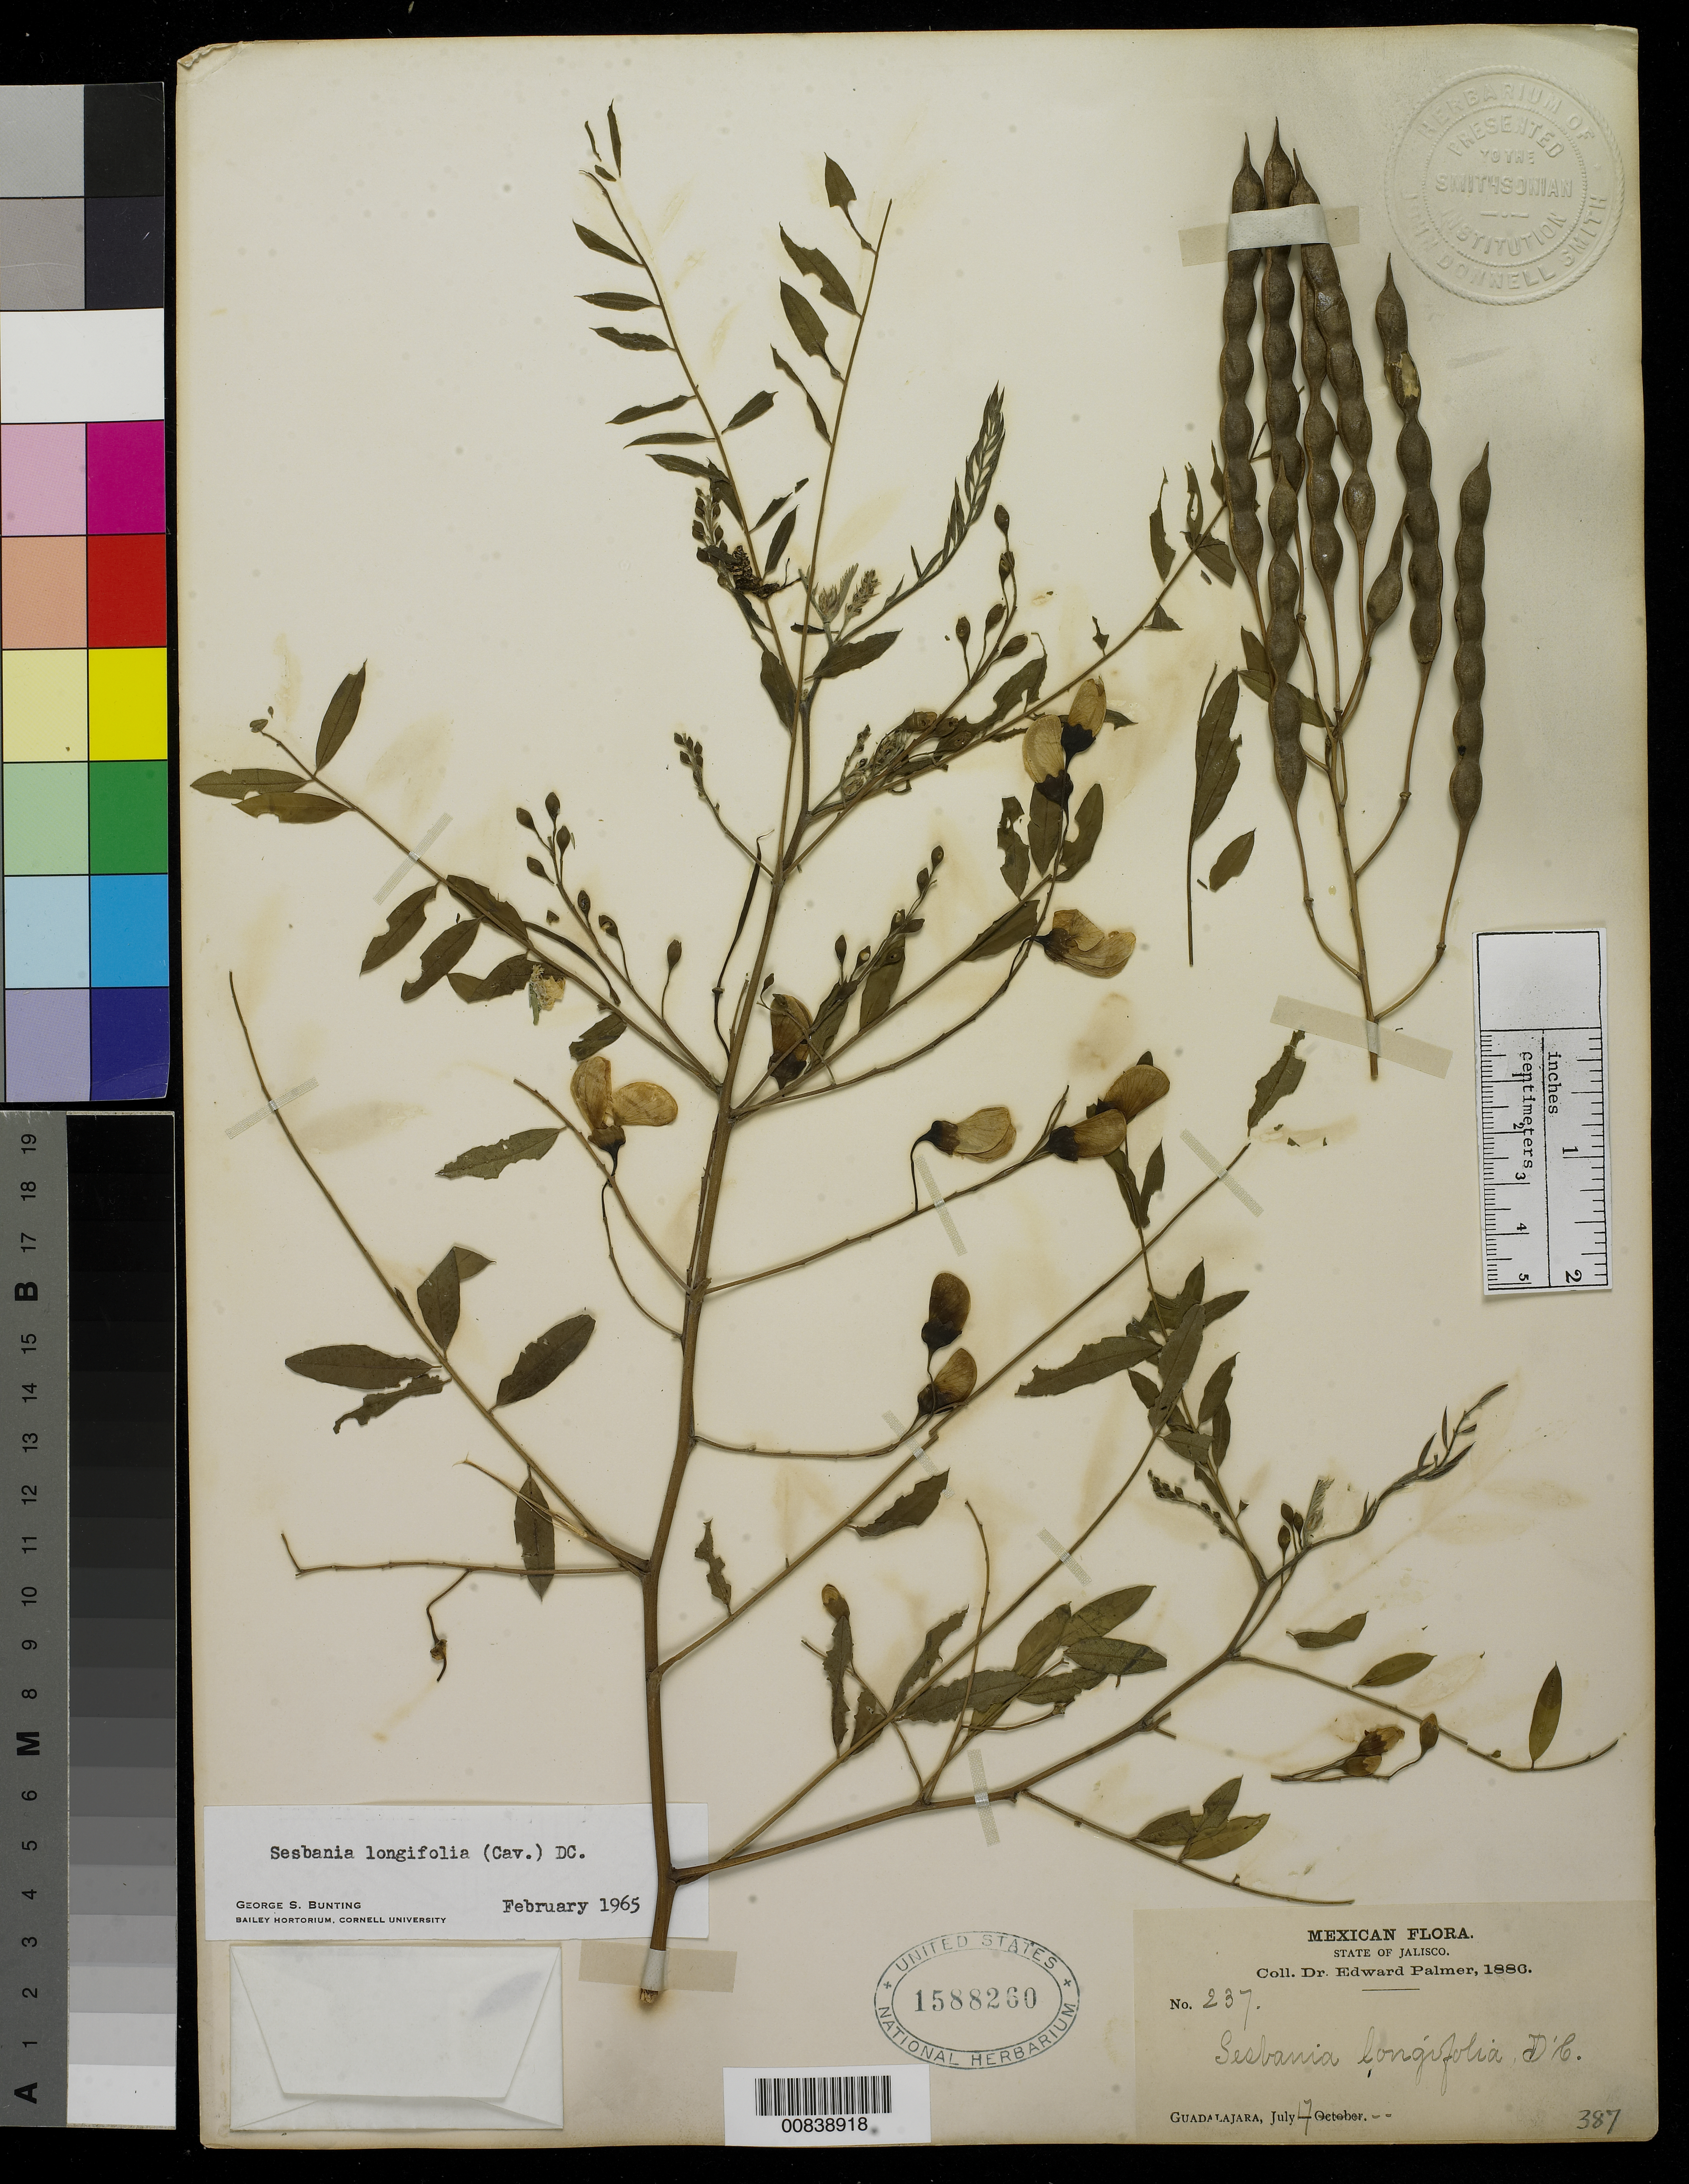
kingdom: Plantae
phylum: Tracheophyta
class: Magnoliopsida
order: Fabales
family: Fabaceae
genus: Sesbania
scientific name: Sesbania longifolia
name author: DC.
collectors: E. Palmer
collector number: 237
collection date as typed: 17 Jul 1886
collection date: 1886-07-17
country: Mexico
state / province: Jalisco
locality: Guadalajara, Jalisco.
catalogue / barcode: US 1588260